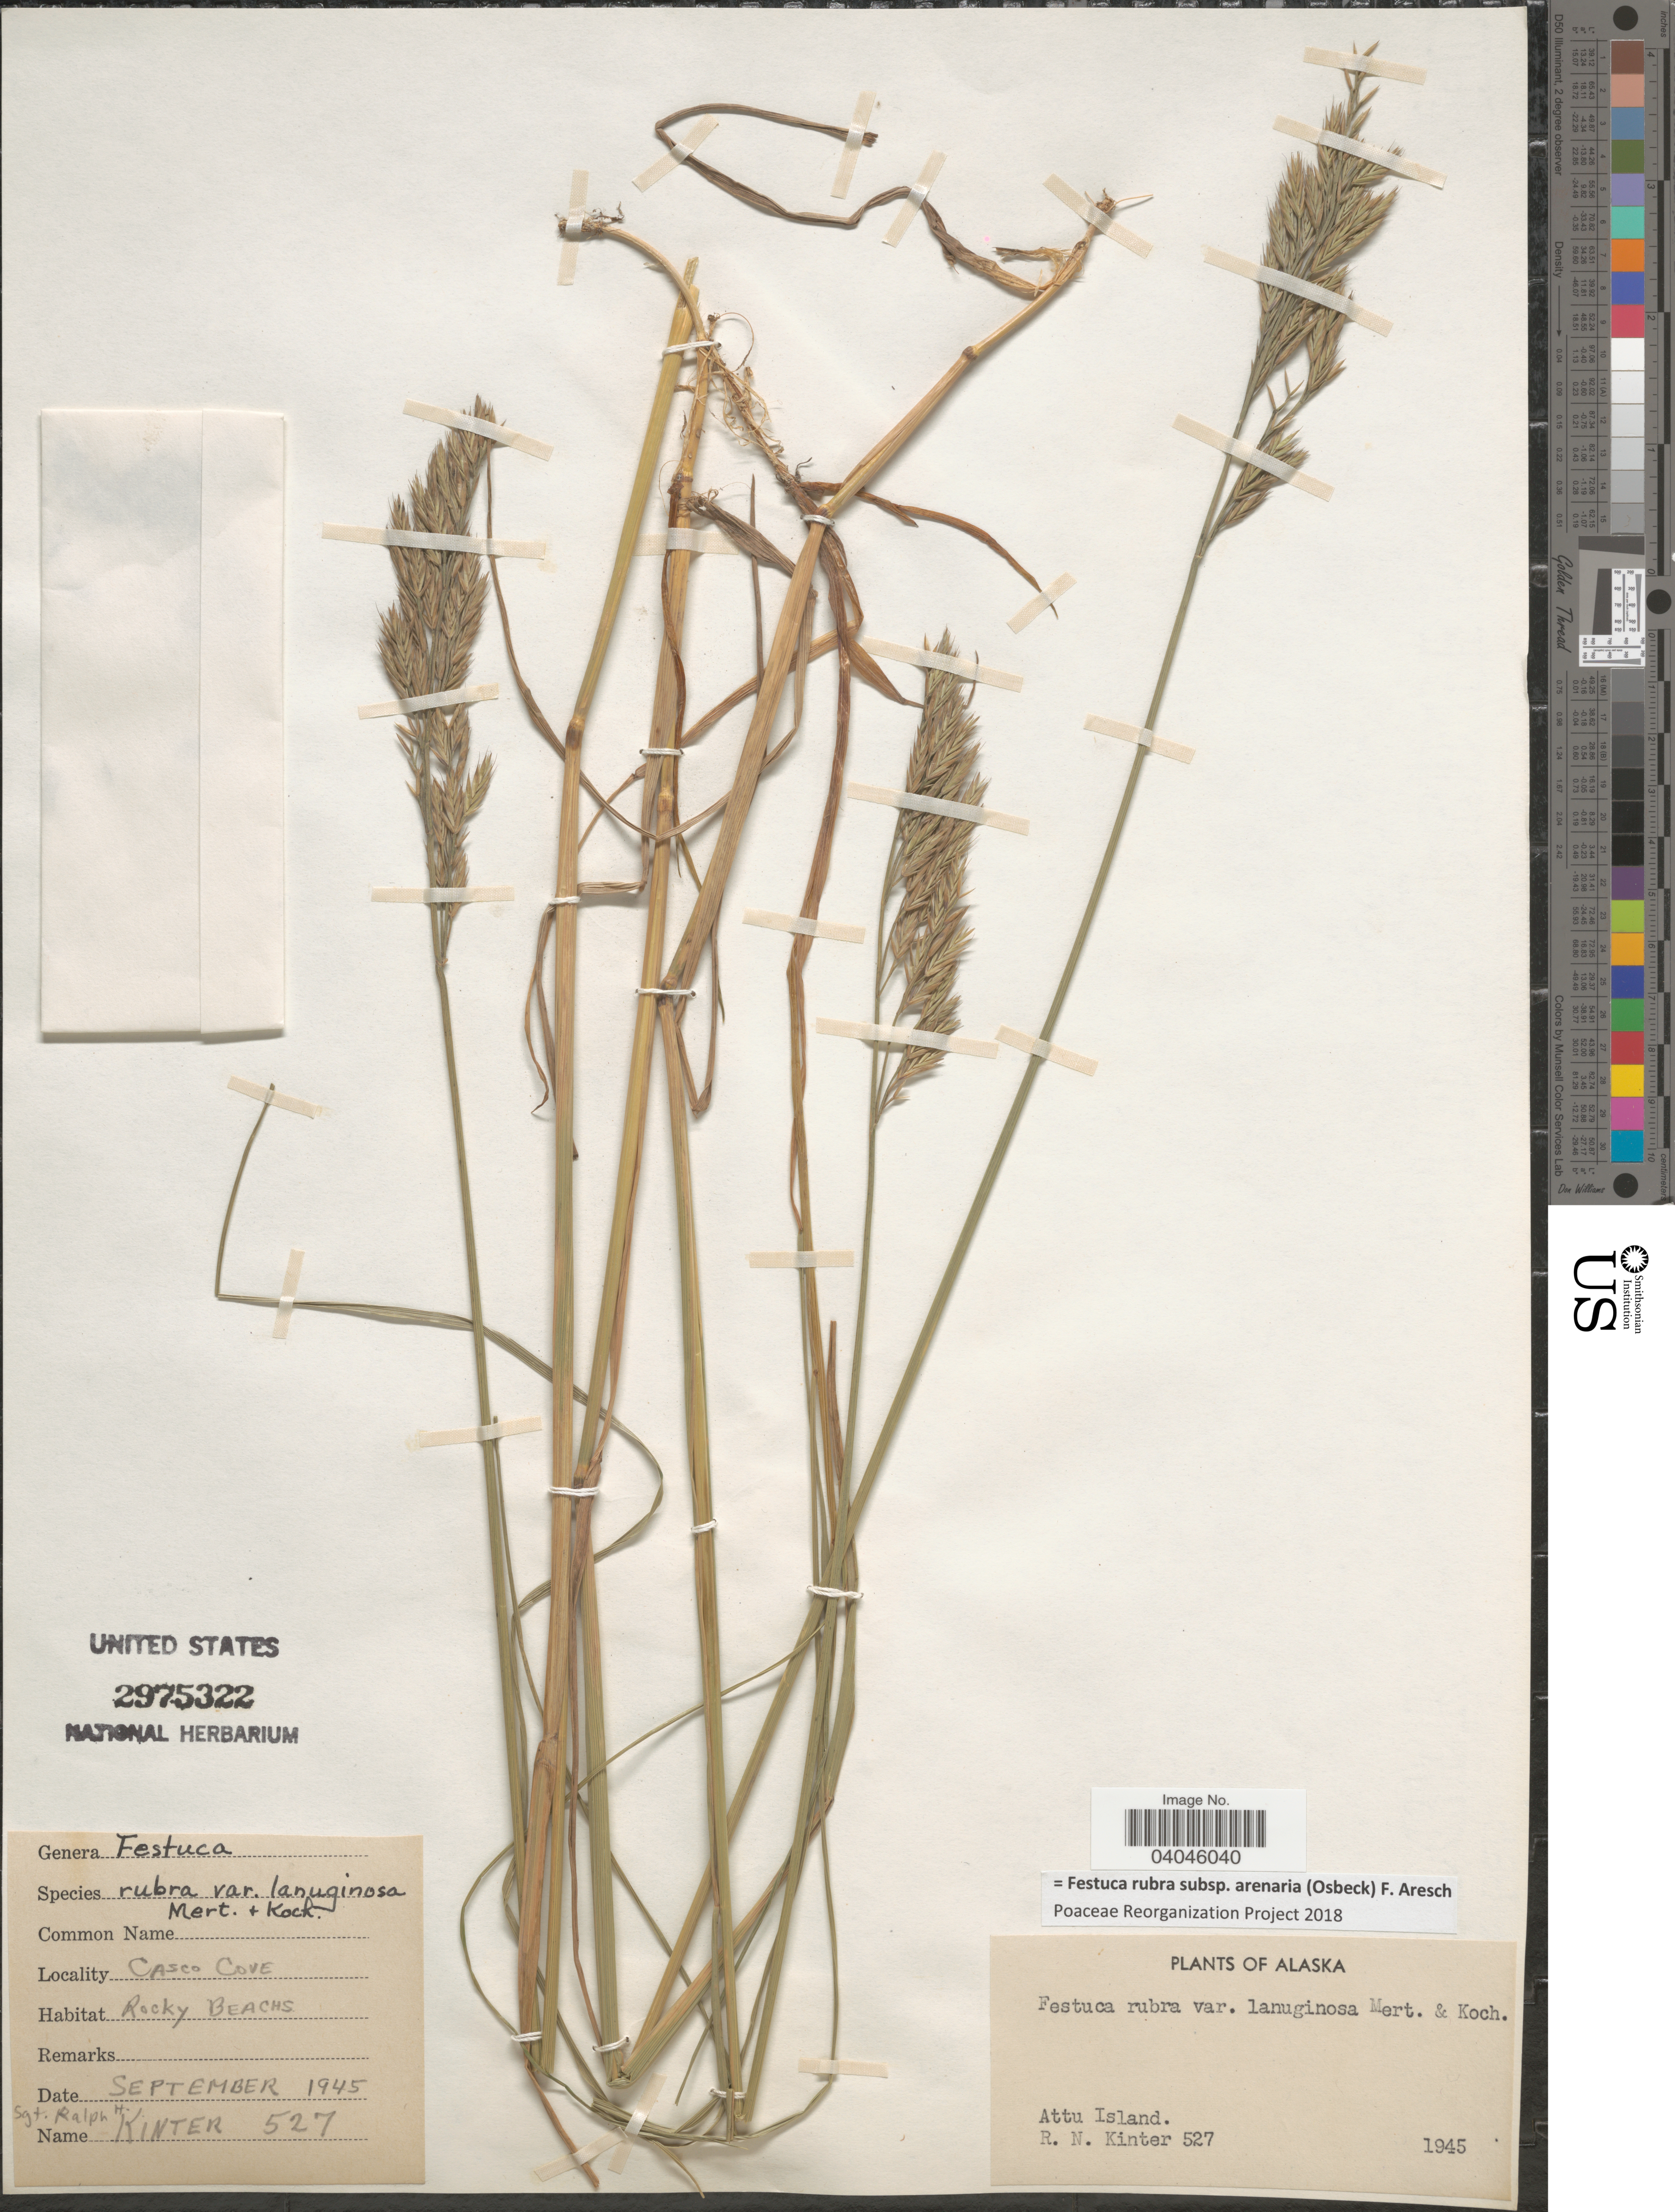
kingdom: Plantae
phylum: Tracheophyta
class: Liliopsida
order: Poales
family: Poaceae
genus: Festuca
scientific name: Festuca rubra subsp. arenaria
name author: (Osbeck) F. Aresch.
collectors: R. Kinter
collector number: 527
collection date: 1945-09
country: United States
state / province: Alaska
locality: Casco Cave. Attu Island.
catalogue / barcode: US 2975322